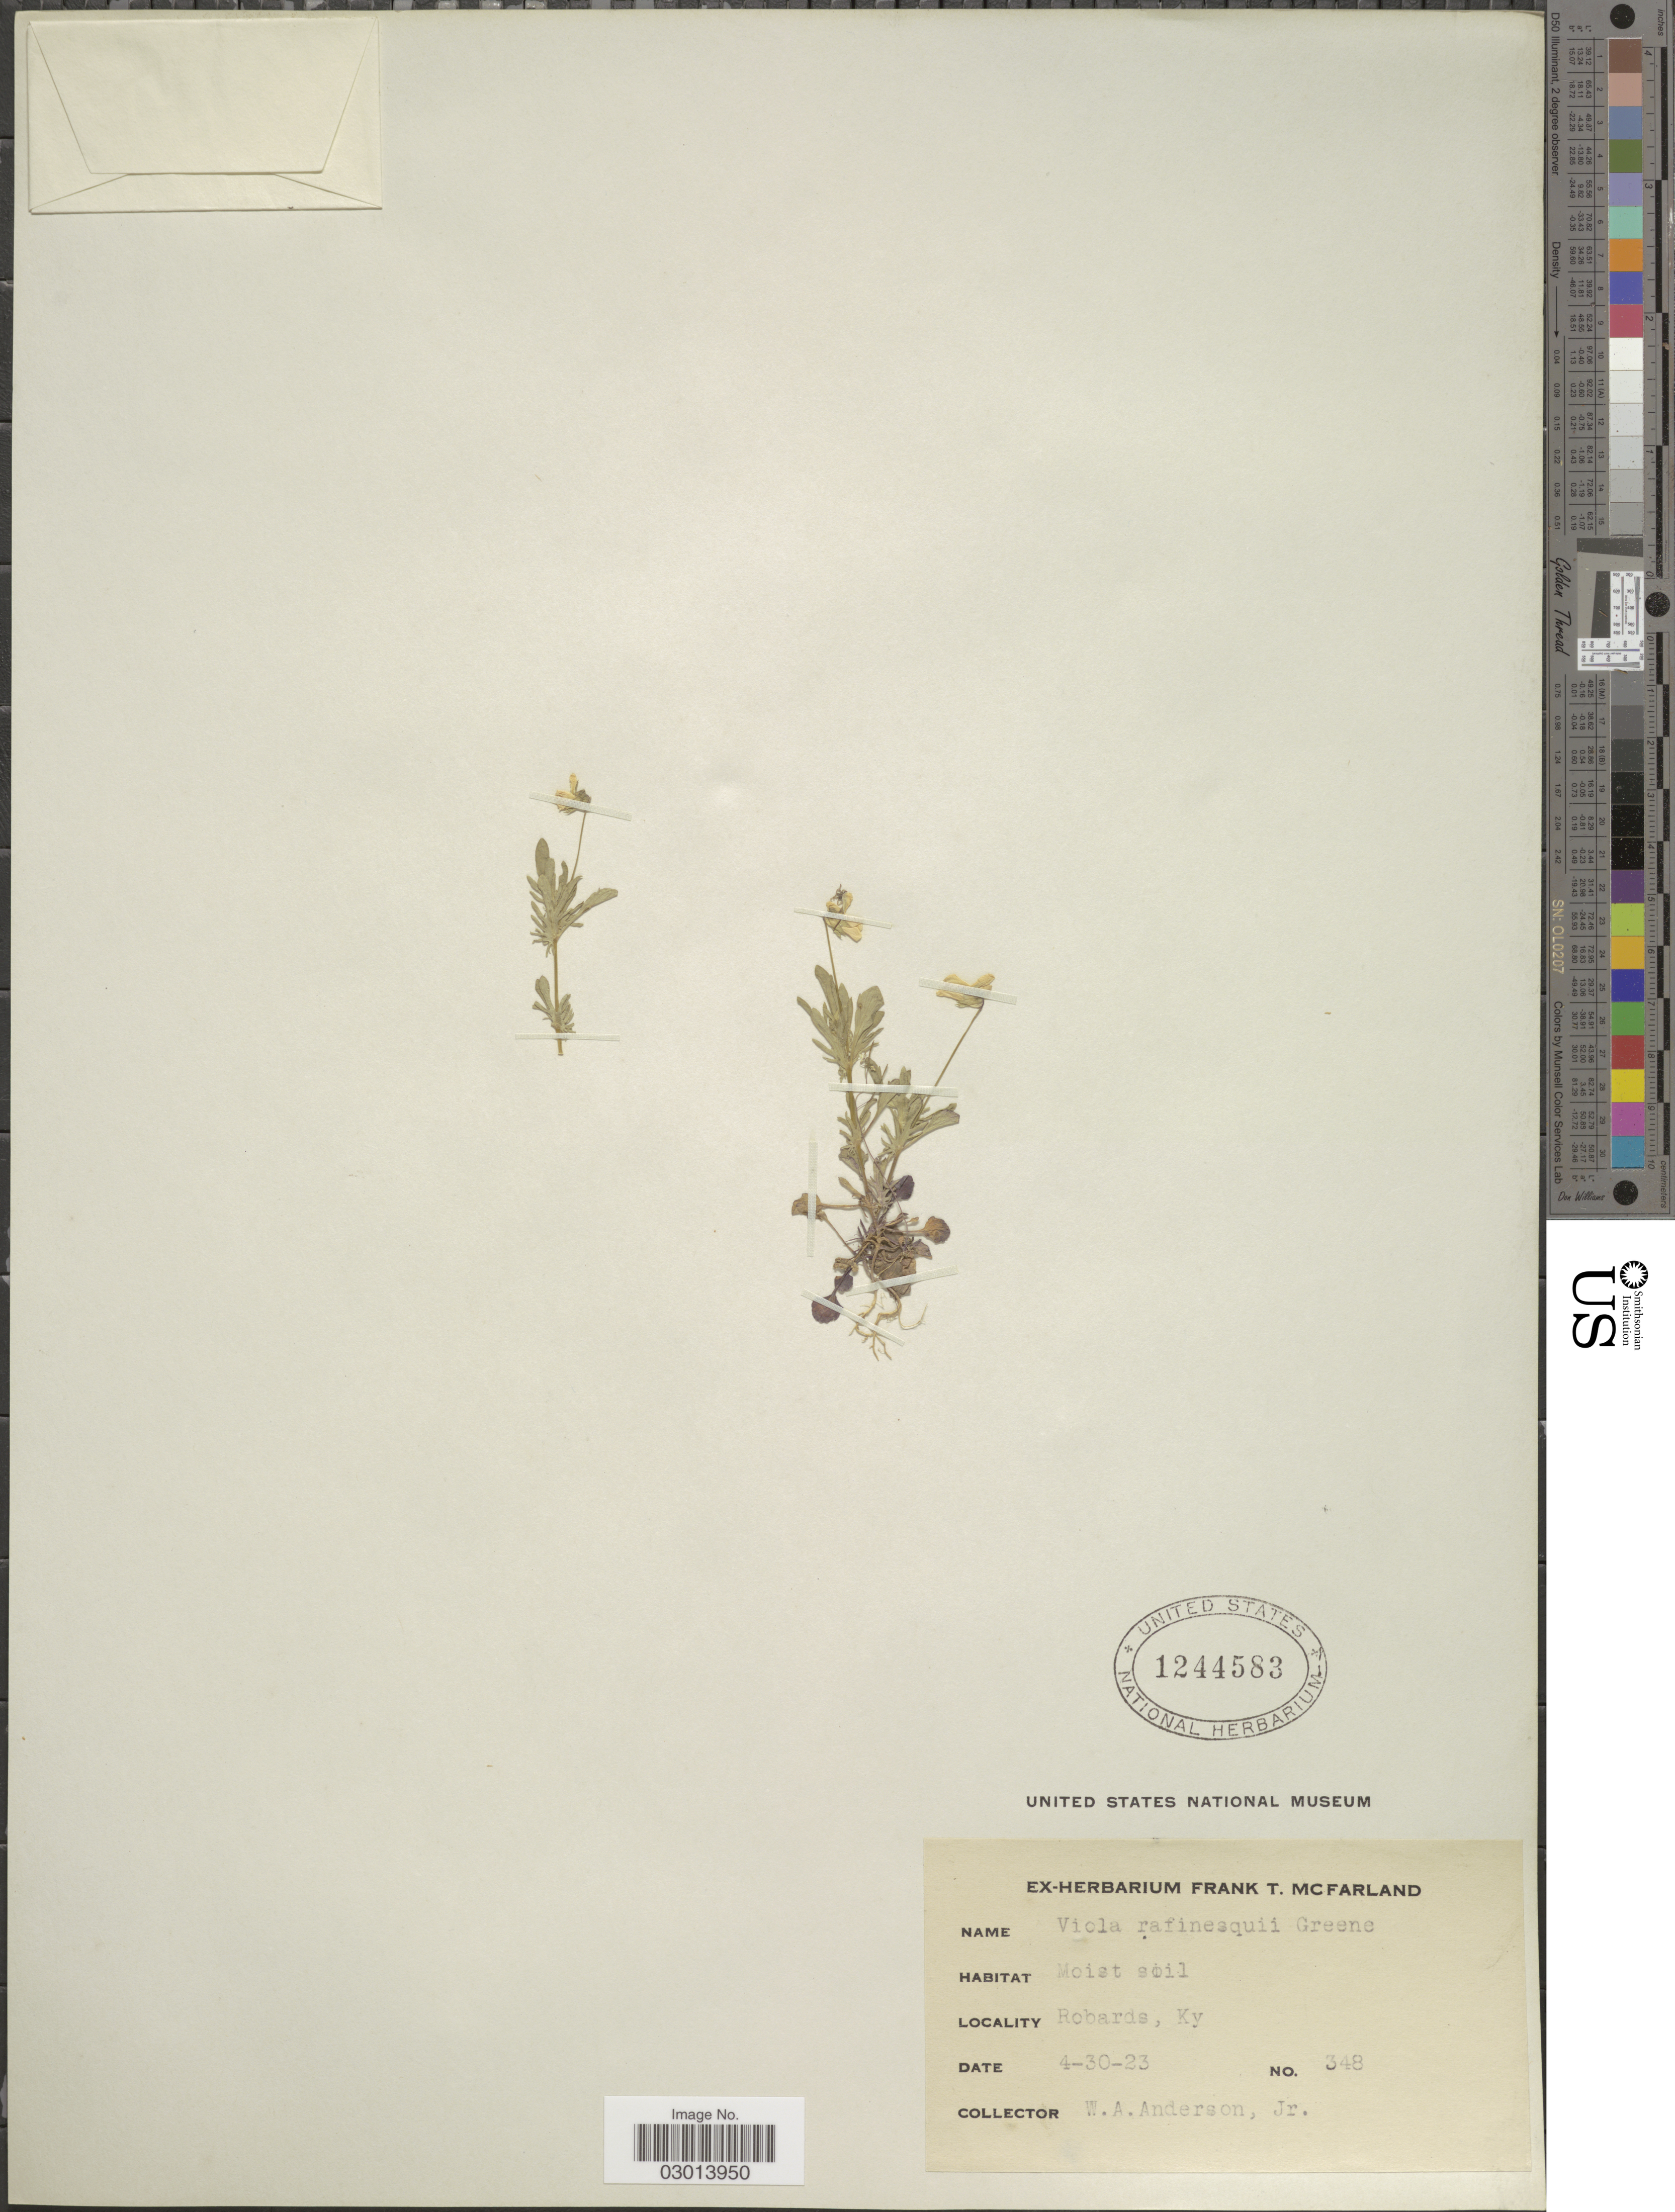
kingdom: Plantae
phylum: Tracheophyta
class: Magnoliopsida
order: Malpighiales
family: Violaceae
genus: Viola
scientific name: Viola rafinesquei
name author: Greene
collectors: W. A. Anderson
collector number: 348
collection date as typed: Transcribed d/m/y: 30/4/23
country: United States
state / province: Kentucky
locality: Robards, Ky.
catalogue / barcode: US 1244583